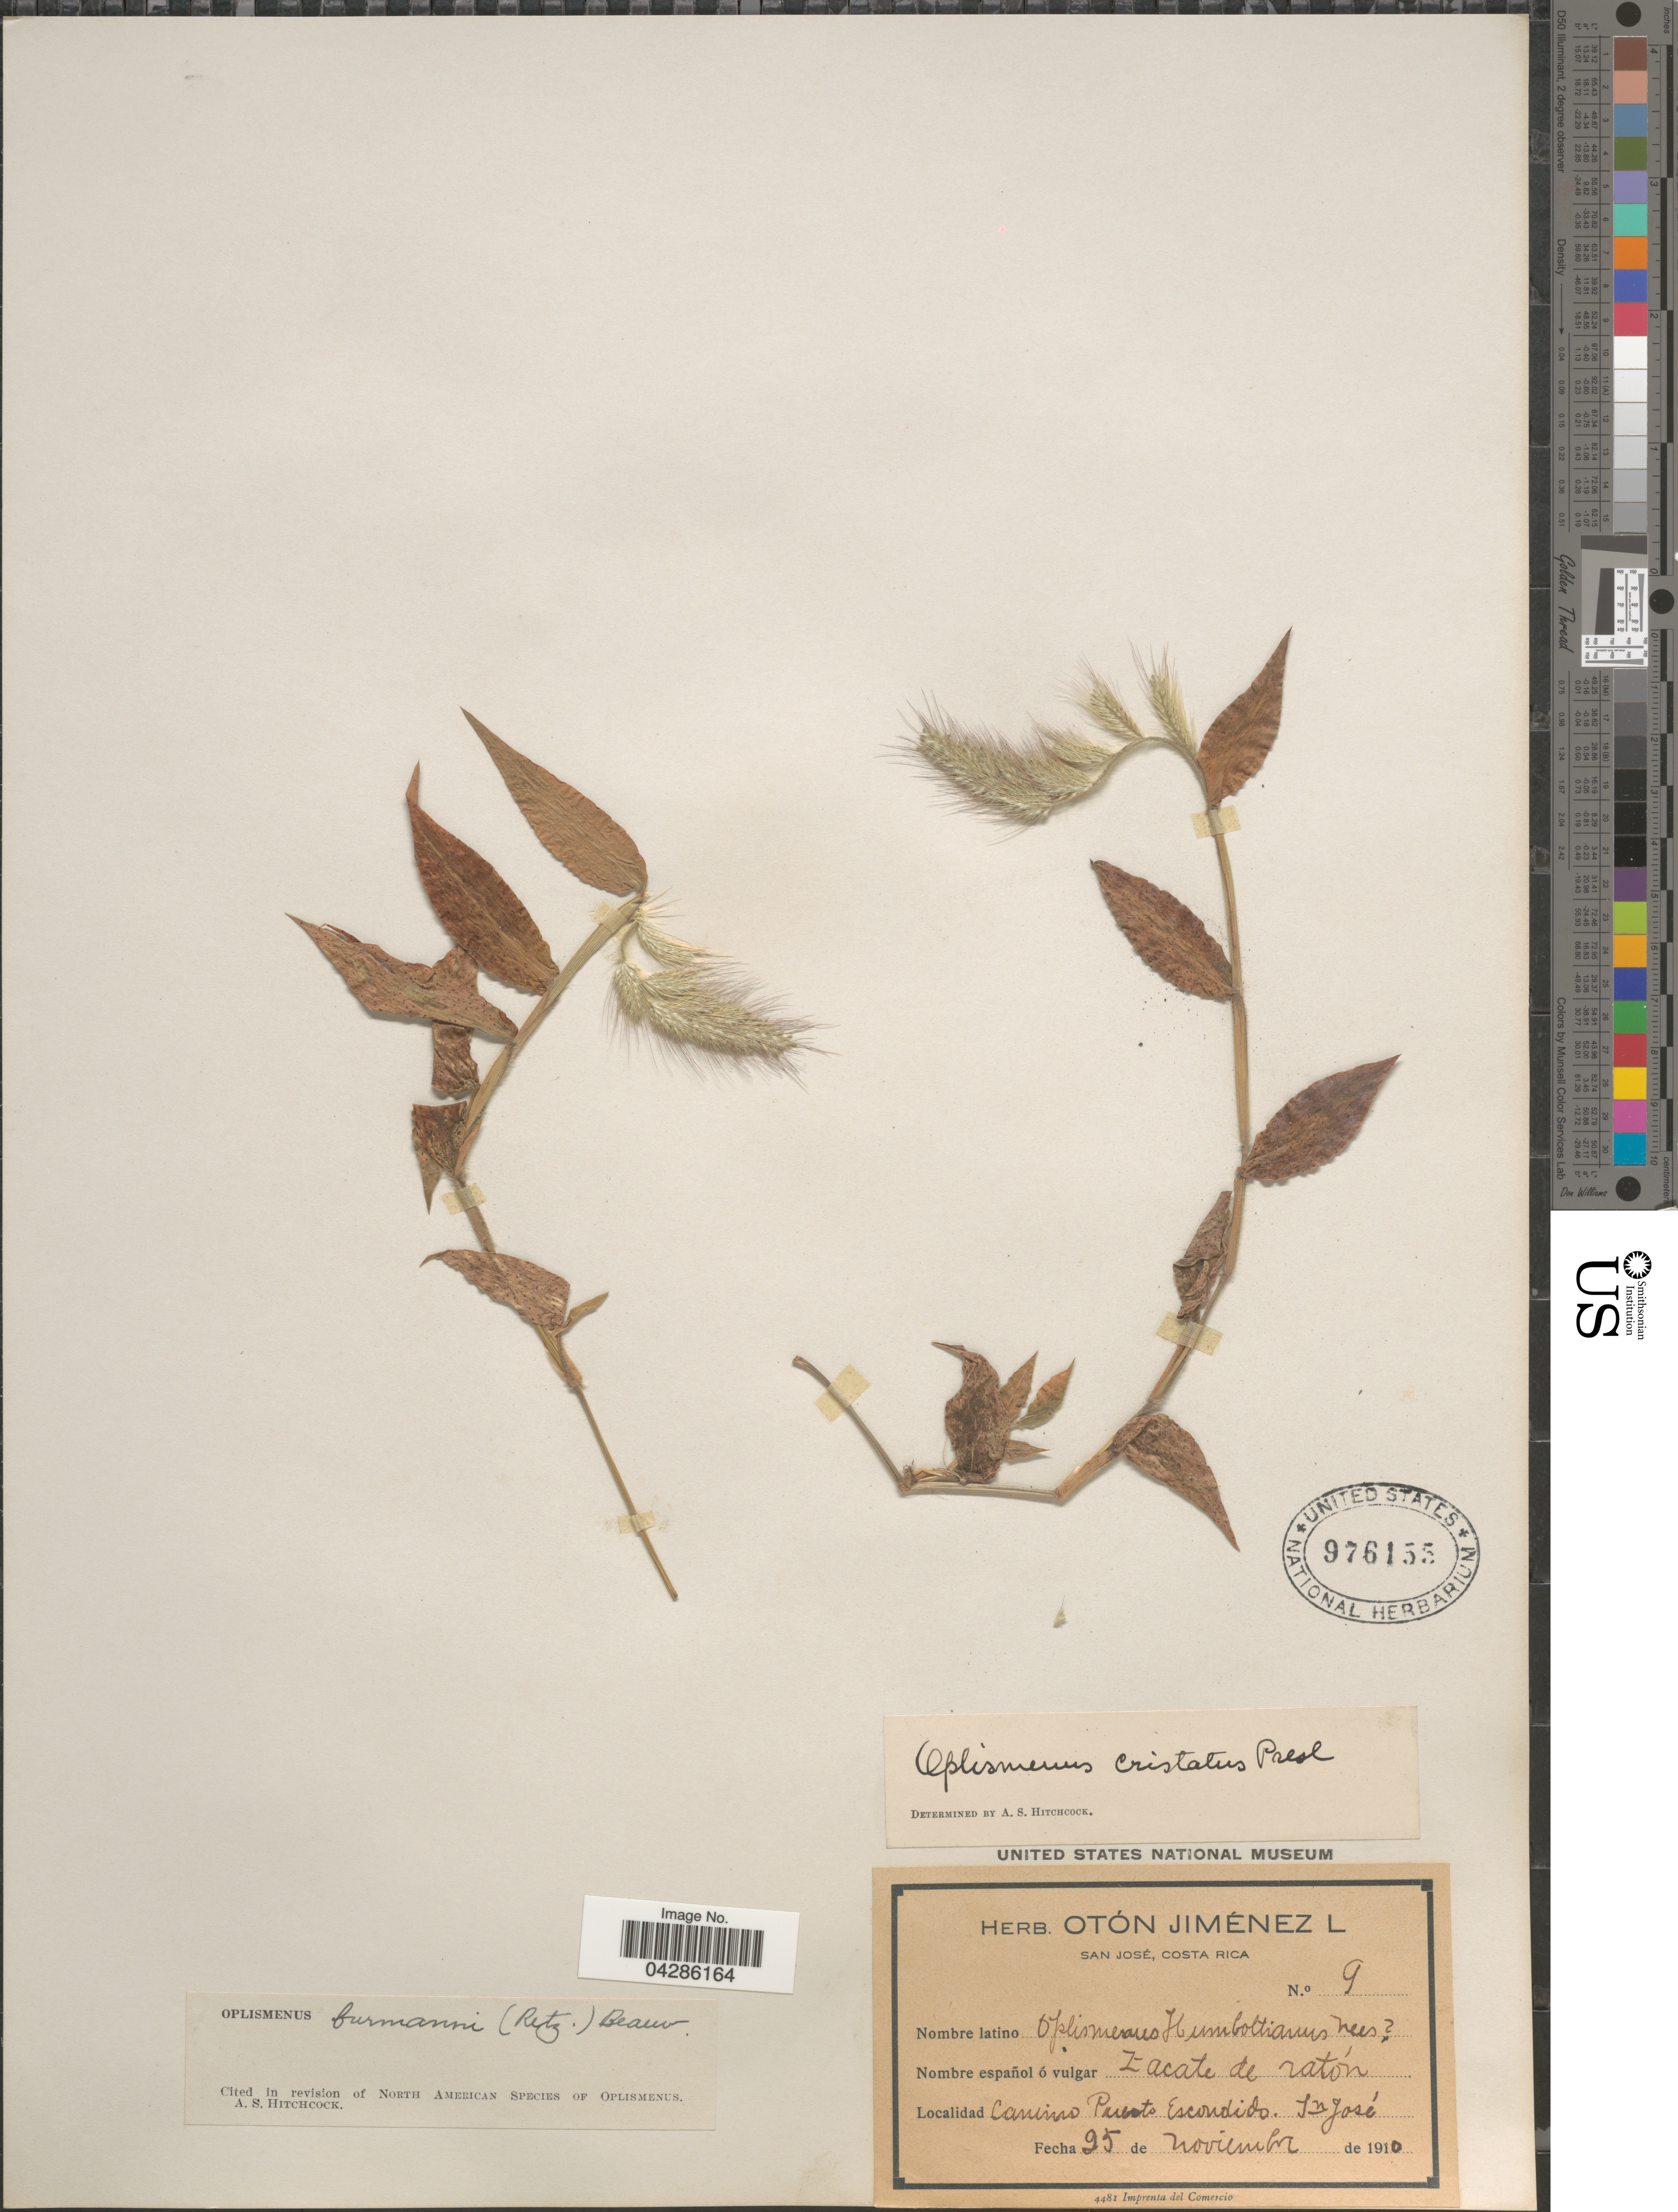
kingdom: Plantae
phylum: Tracheophyta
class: Liliopsida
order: Poales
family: Poaceae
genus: Oplismenus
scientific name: Oplismenus burmannii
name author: (Retz.) P. Beauv.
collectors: ex herb. O. Jimenez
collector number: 9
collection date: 1910-11-25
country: Costa Rica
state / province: San José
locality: Camino Puerto Escondido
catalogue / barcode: US 976155